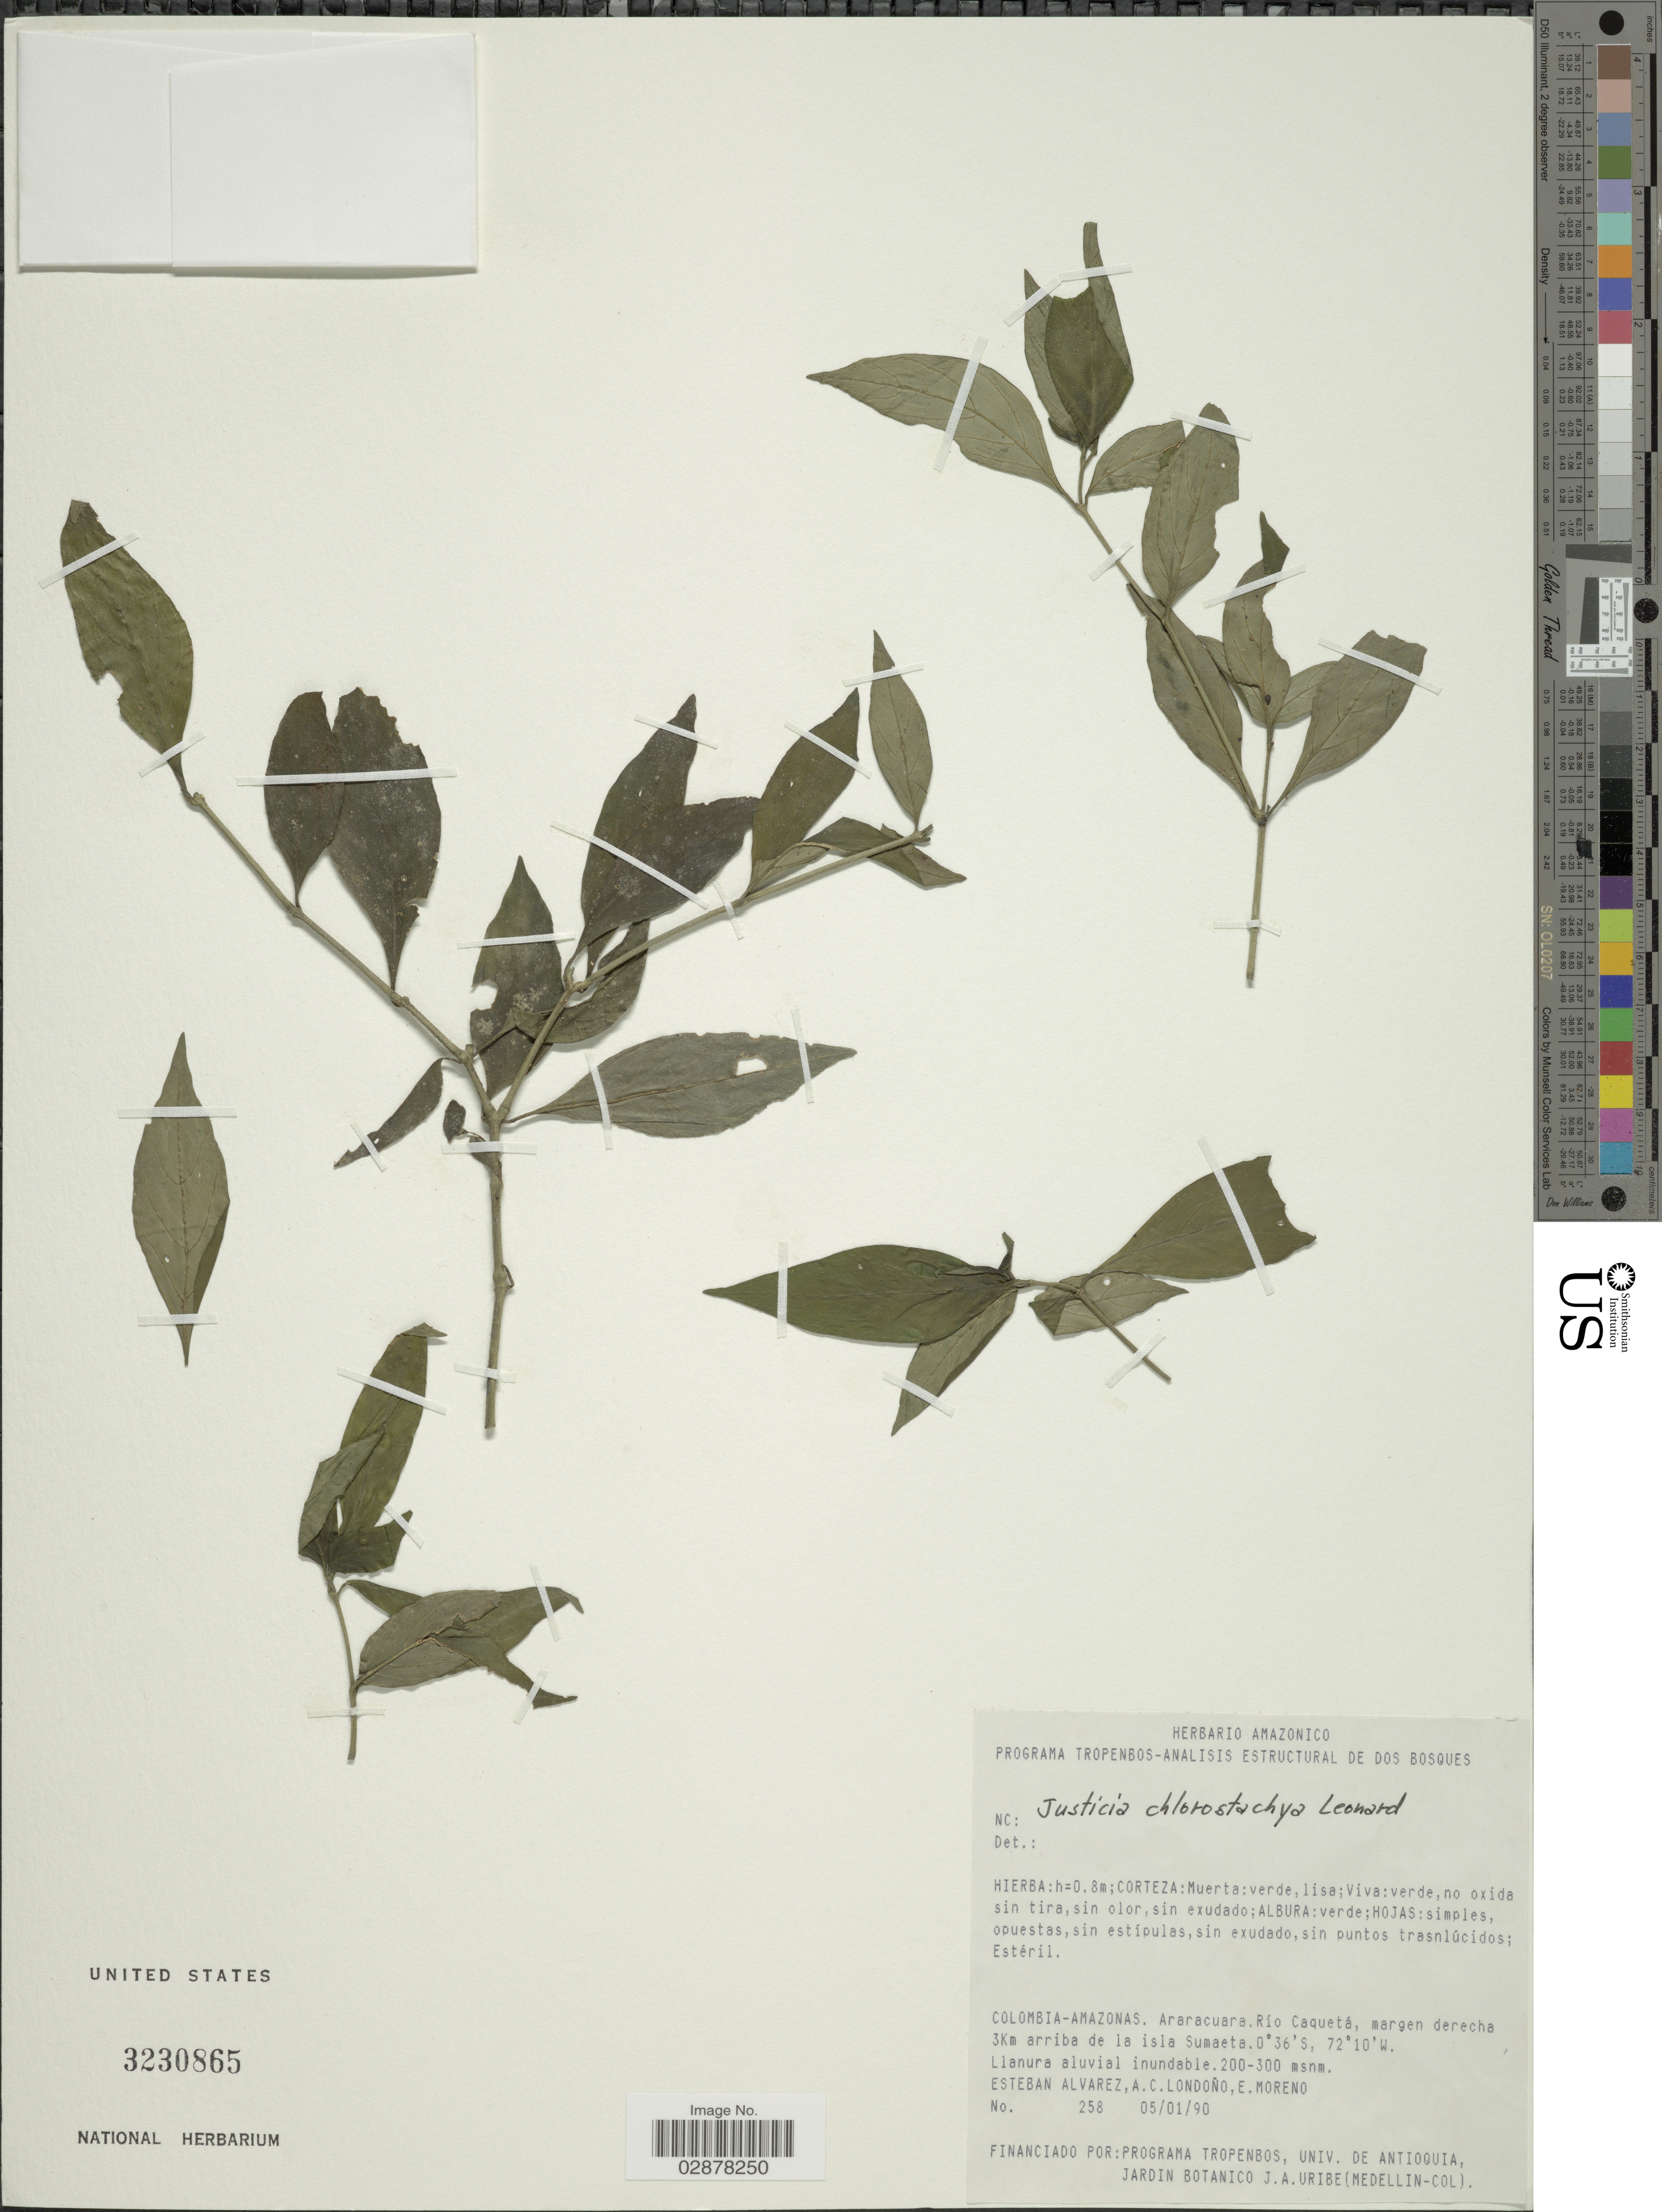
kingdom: Plantae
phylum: Tracheophyta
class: Magnoliopsida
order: Lamiales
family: Acanthaceae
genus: Justicia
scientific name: Justicia chlorostachya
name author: Leonard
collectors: E. Alvarez, A. Londono & E. Moreno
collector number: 258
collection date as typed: Transcribed d/m/y: 5/1/90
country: Colombia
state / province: Amazônas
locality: Araracuara, Rio Caquetá, margen derecha 3Km arriba de ia isla Sumaeta.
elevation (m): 200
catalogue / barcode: US 3230865